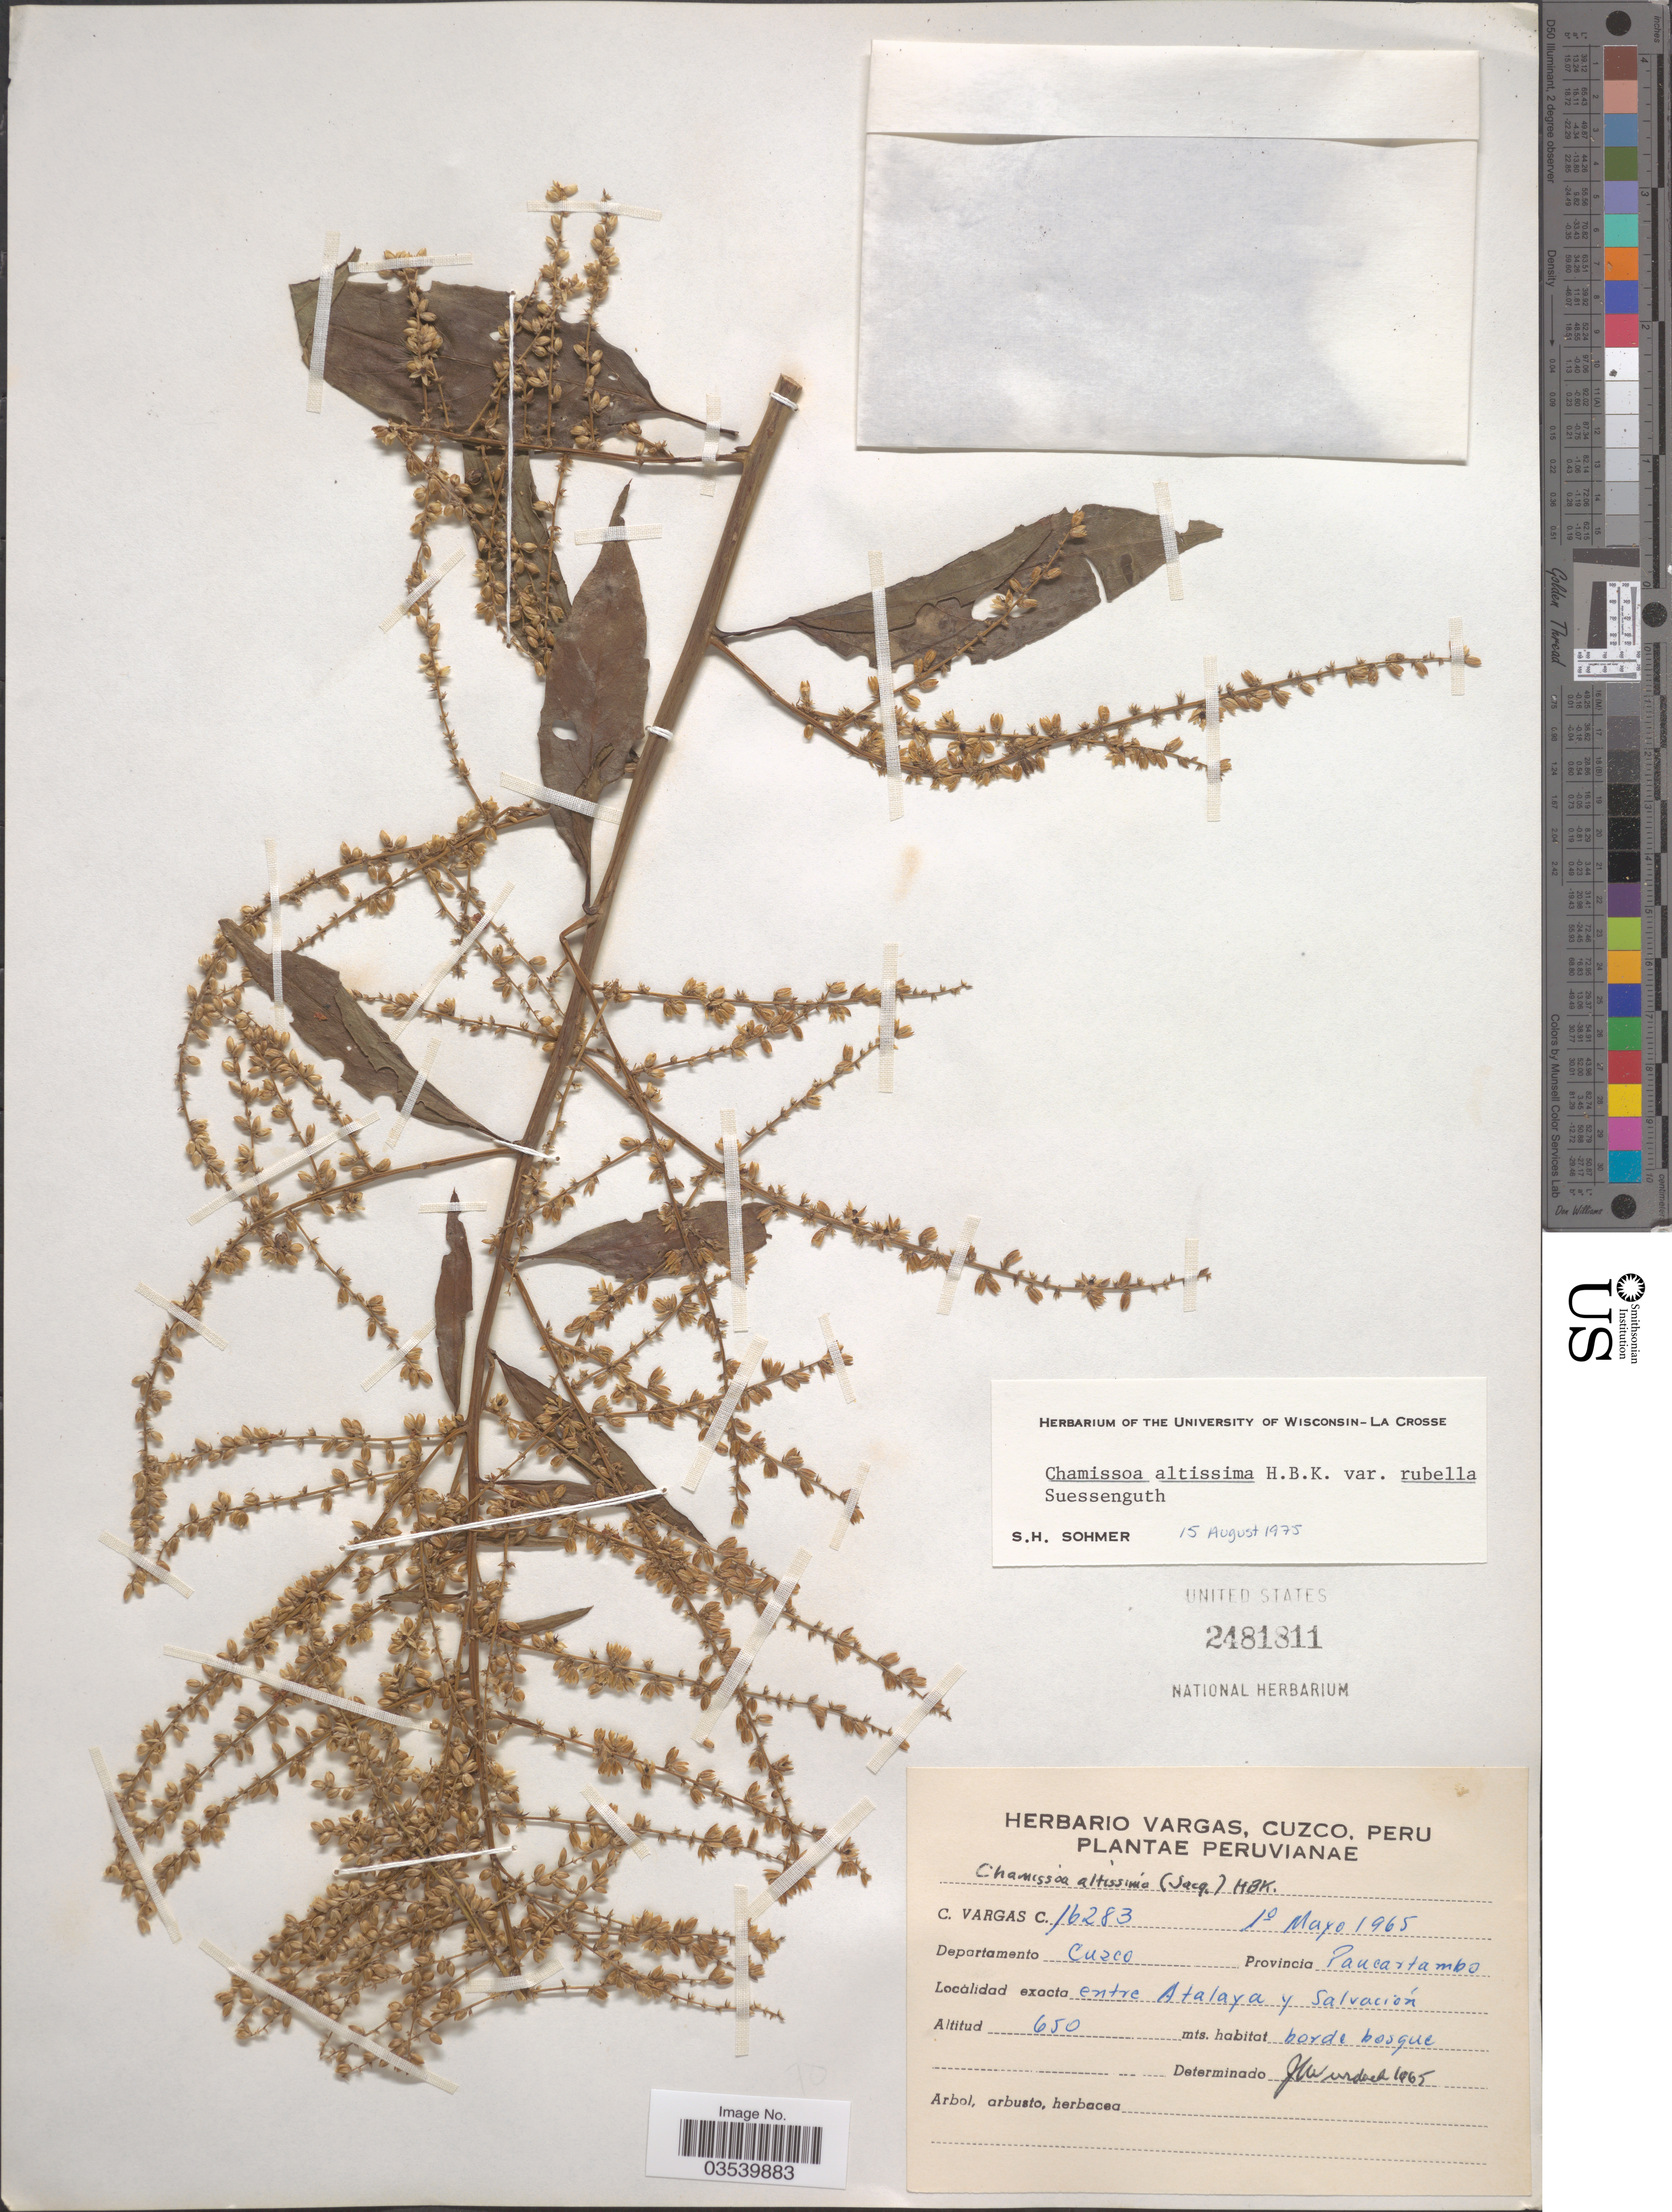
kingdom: Plantae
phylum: Tracheophyta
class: Magnoliopsida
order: Caryophyllales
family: Amaranthaceae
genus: Chamissoa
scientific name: Chamissoa altissima var. rubella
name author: Suess.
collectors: C. Vargas Calderón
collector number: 16283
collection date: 1965-05-01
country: Peru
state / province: Cusco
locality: Departamento Cuzco. Provincia Paucartambo. Entre Atalaya y Salvación.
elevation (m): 650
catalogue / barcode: US 2481811